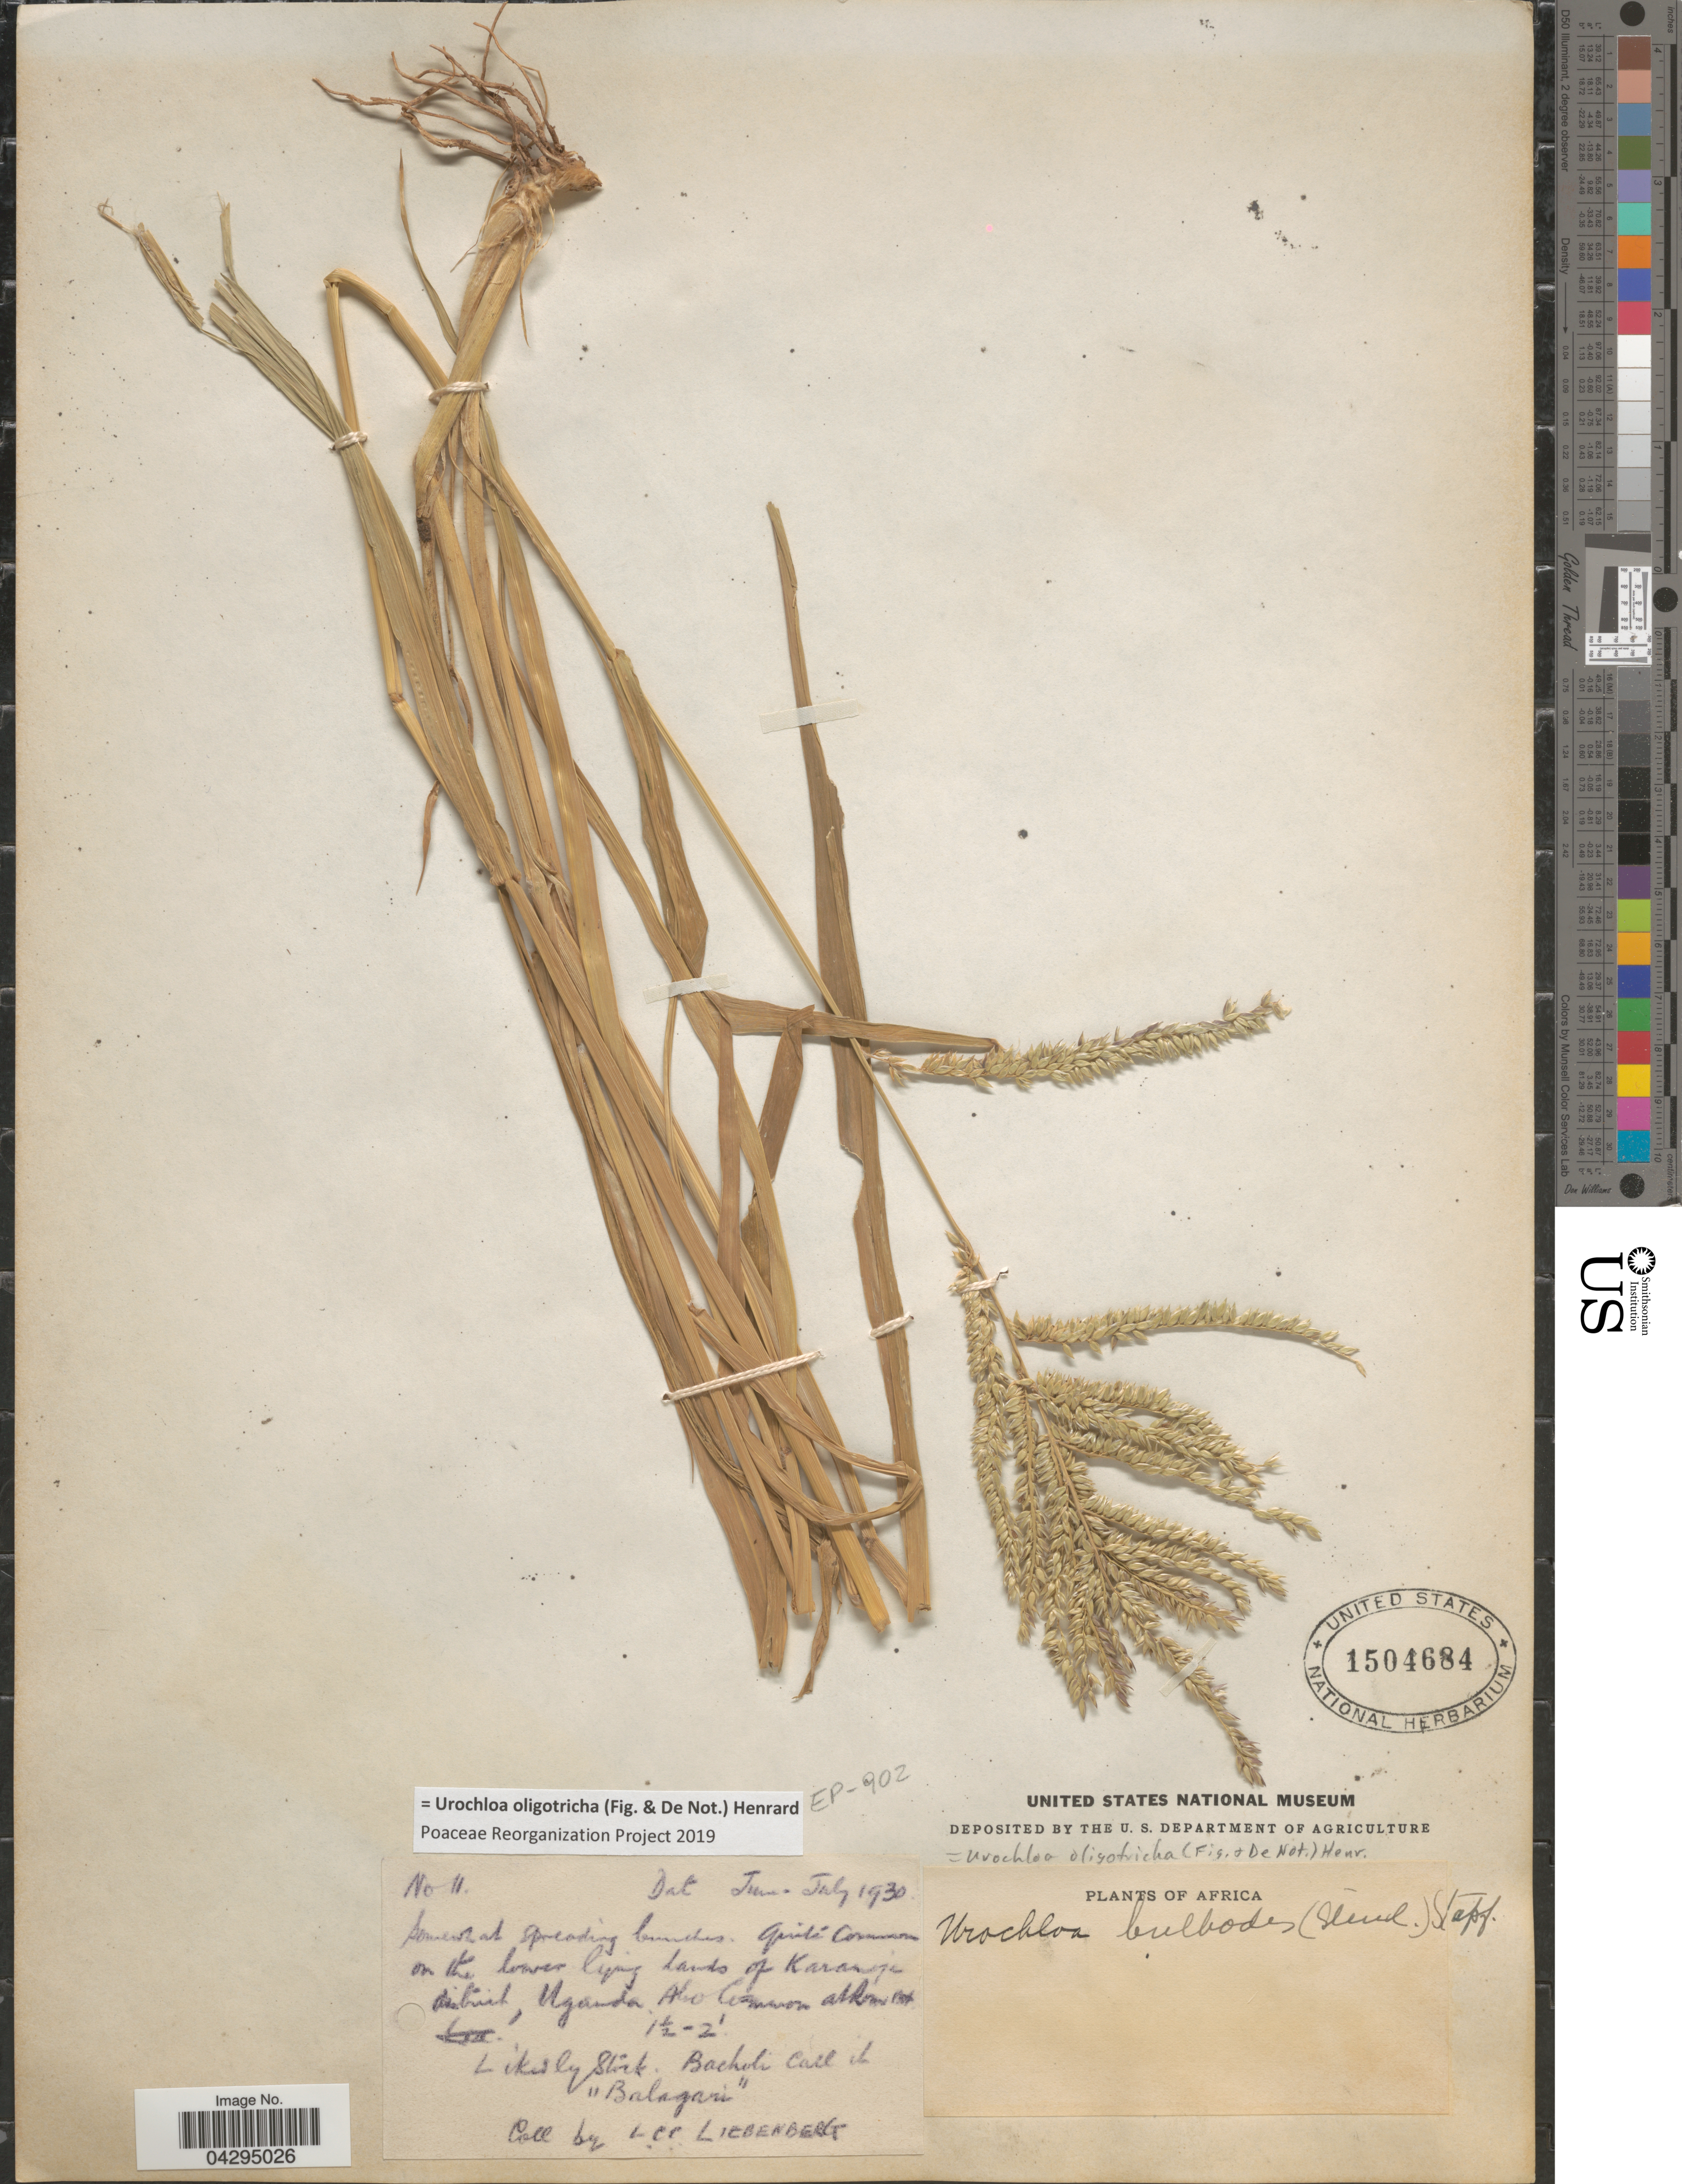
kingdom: Plantae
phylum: Tracheophyta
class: Liliopsida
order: Poales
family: Poaceae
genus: Urochloa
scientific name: Urochloa oligotricha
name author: (Fig. & De Not.) Henr.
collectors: L. Liebenberg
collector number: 11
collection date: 1930-06/1930-07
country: Uganda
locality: Common on the lower lying lands of Kasanje district.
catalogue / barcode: US 1504684